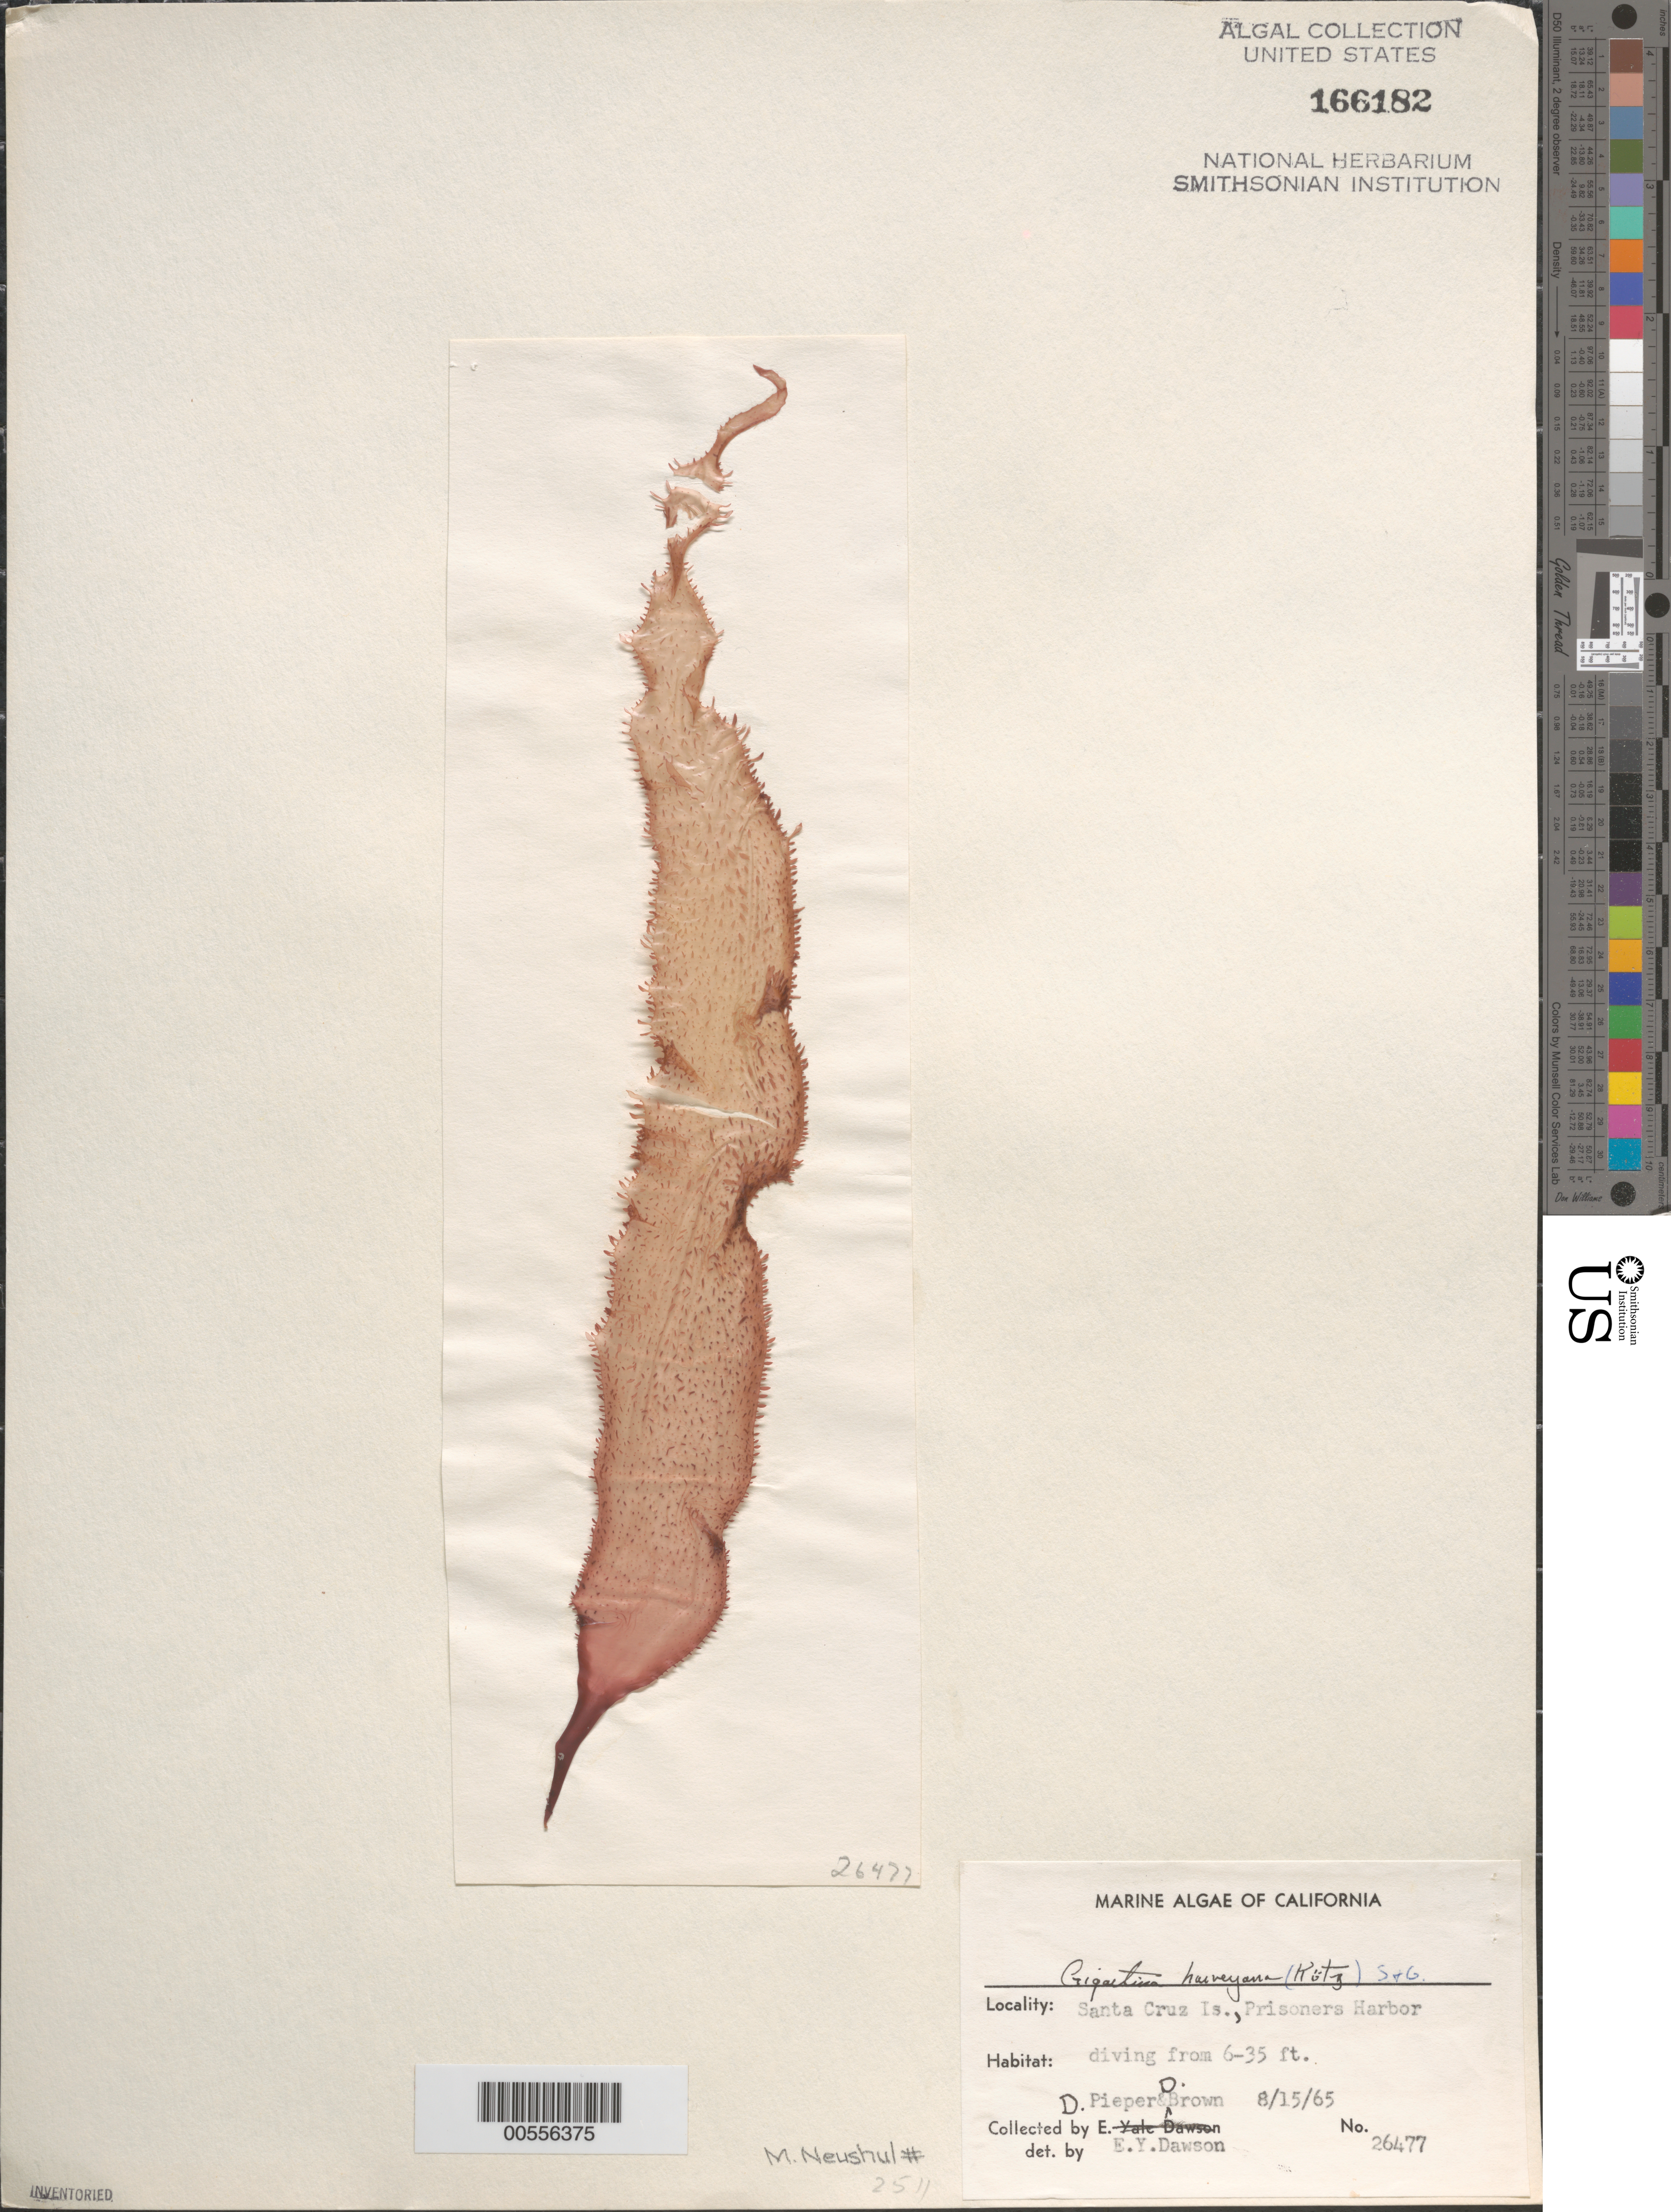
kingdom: Plantae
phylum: Rhodophyta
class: Florideophyceae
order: Gigartinales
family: Gigartinaceae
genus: Chondracanthus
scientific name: Chondracanthus harveyanus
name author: (Kütz.) Guiry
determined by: Algae name updating Project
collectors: D. Pieper & D. Brown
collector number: Neushul 2511 & EYD 26477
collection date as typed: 15 Aug 1965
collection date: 1965-08-15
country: United States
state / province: California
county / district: Santa Barbara ;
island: Santa Cruz Island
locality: Prisoners Harbor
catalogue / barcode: US 166182